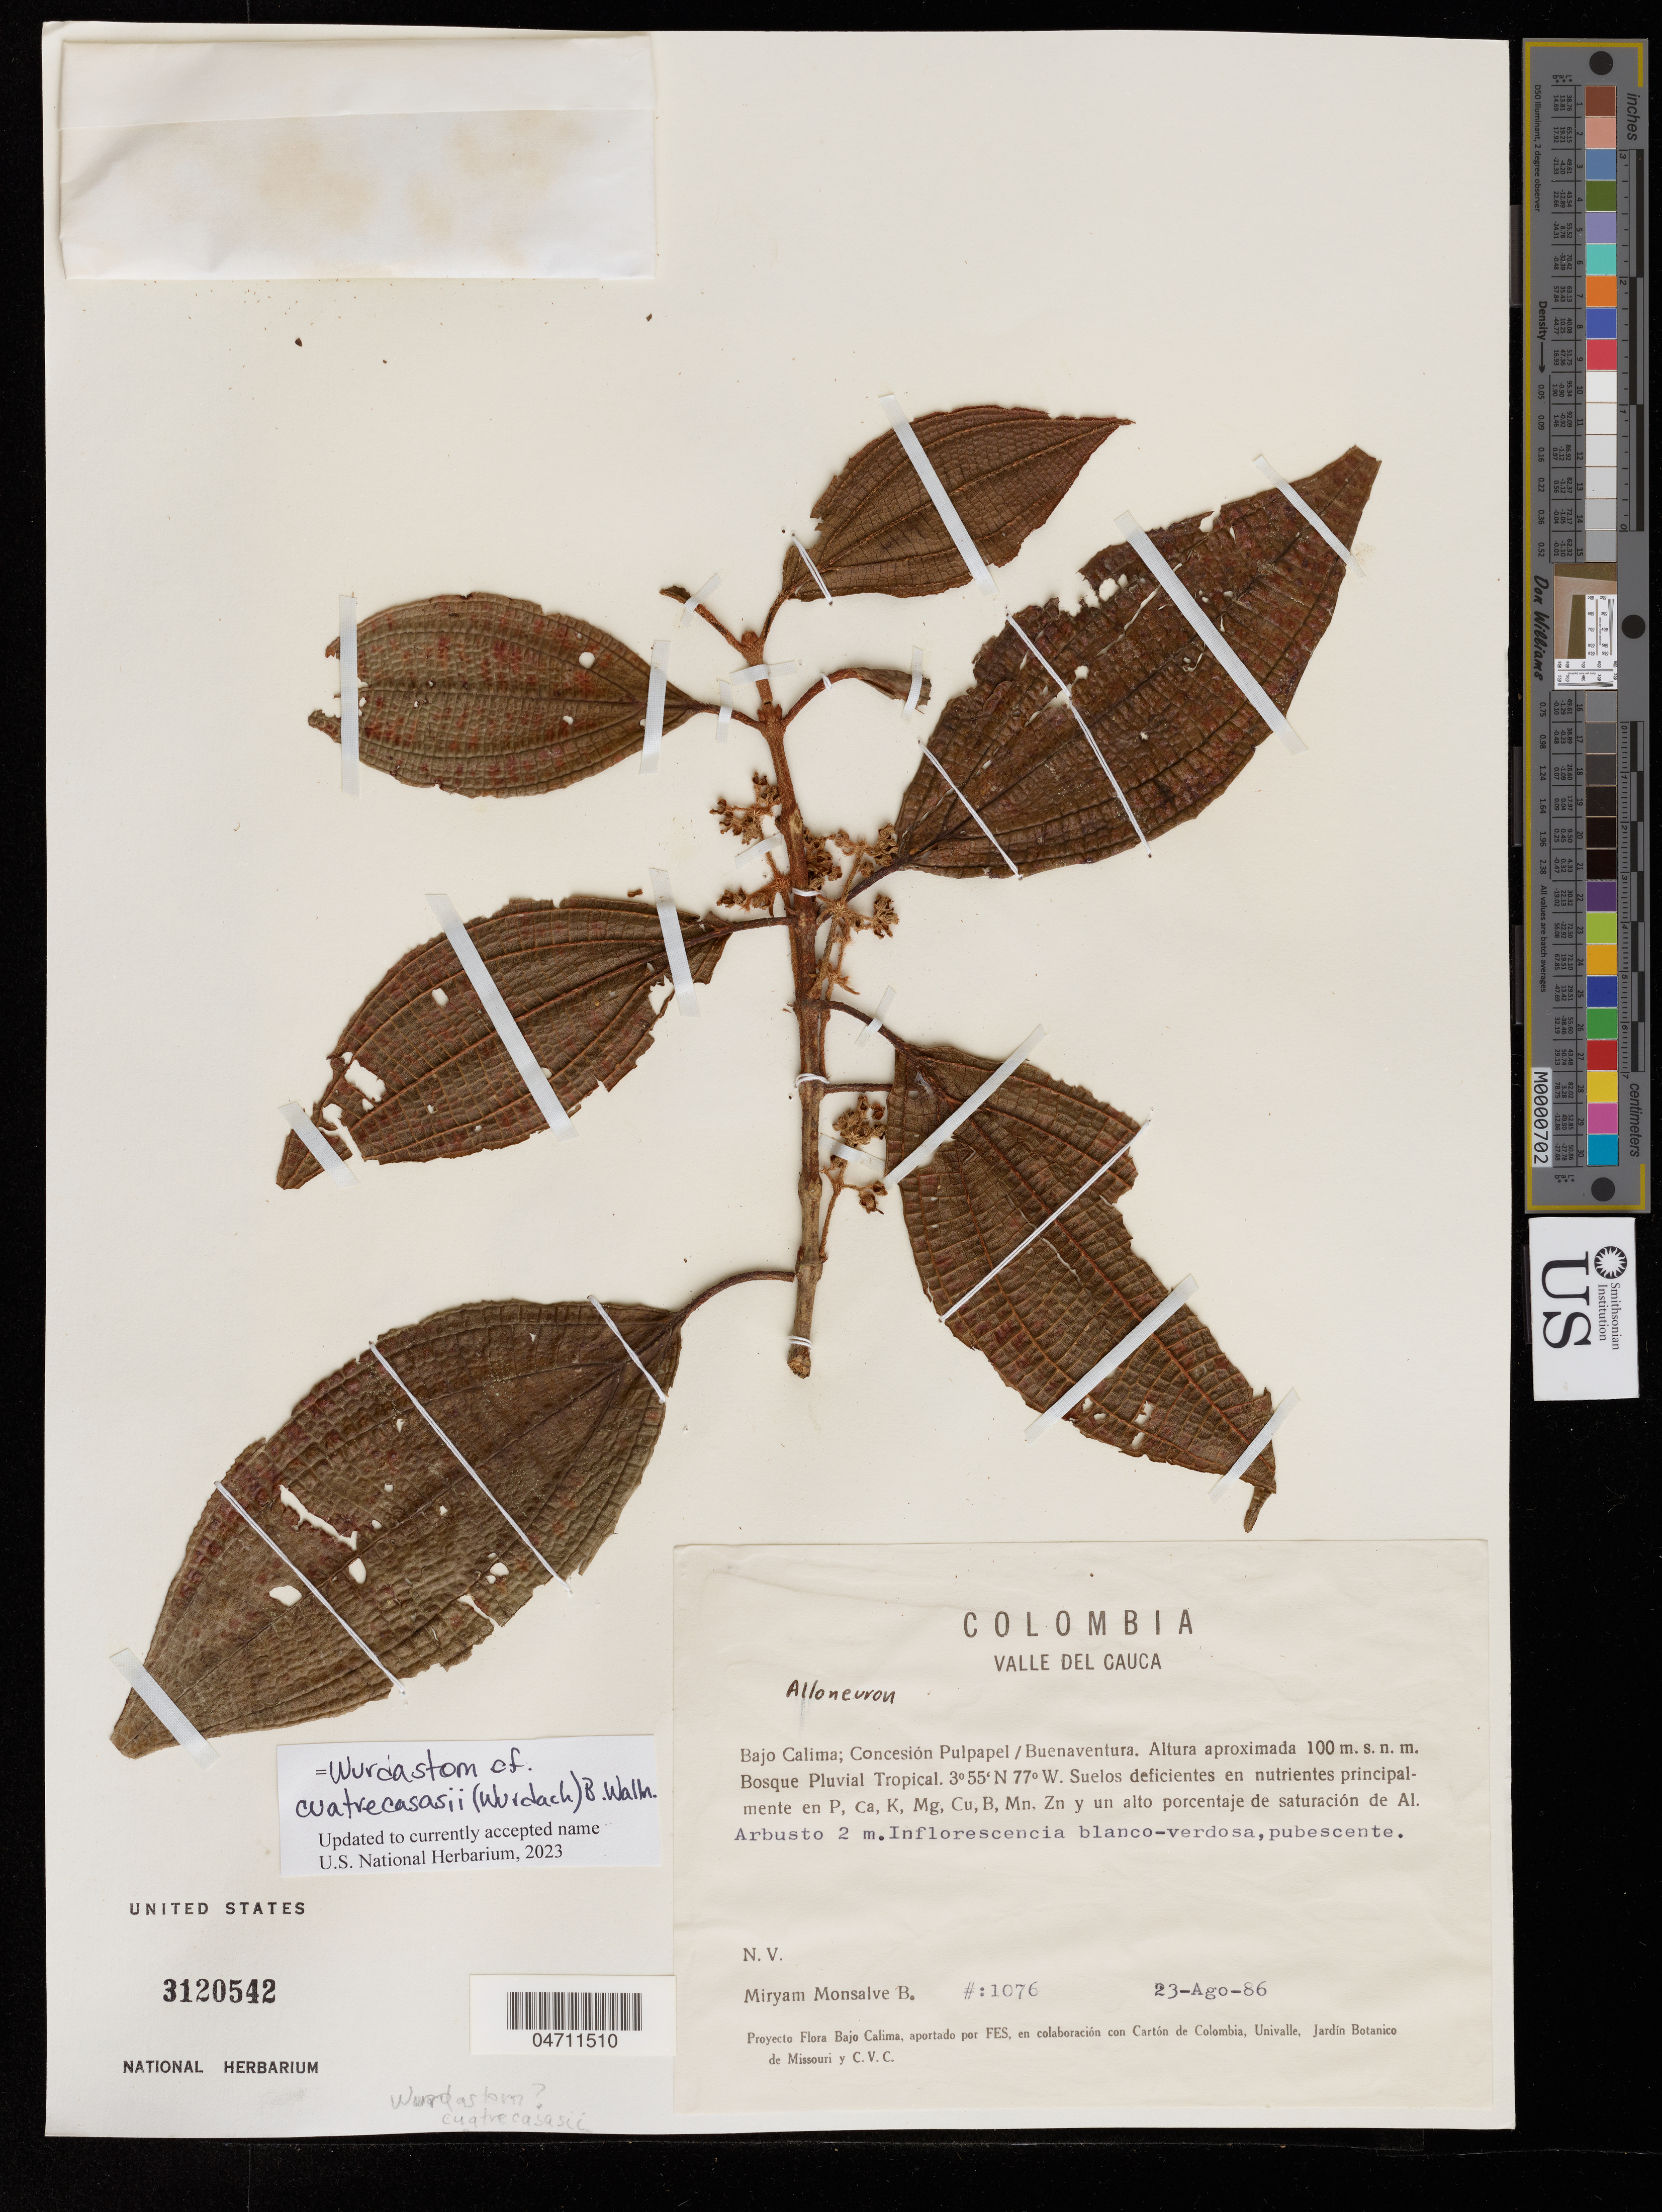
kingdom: Plantae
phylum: Tracheophyta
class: Magnoliopsida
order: Myrtales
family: Melastomataceae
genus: Wurdastom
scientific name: Wurdastom cuatrecasasii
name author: (Wurdack) B. Walln.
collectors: M. Monsalve B.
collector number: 1076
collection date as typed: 24 Aug 1986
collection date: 1986-08-24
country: Colombia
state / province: Valle del Cauca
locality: Bajo Calima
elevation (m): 100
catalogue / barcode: US 3120542